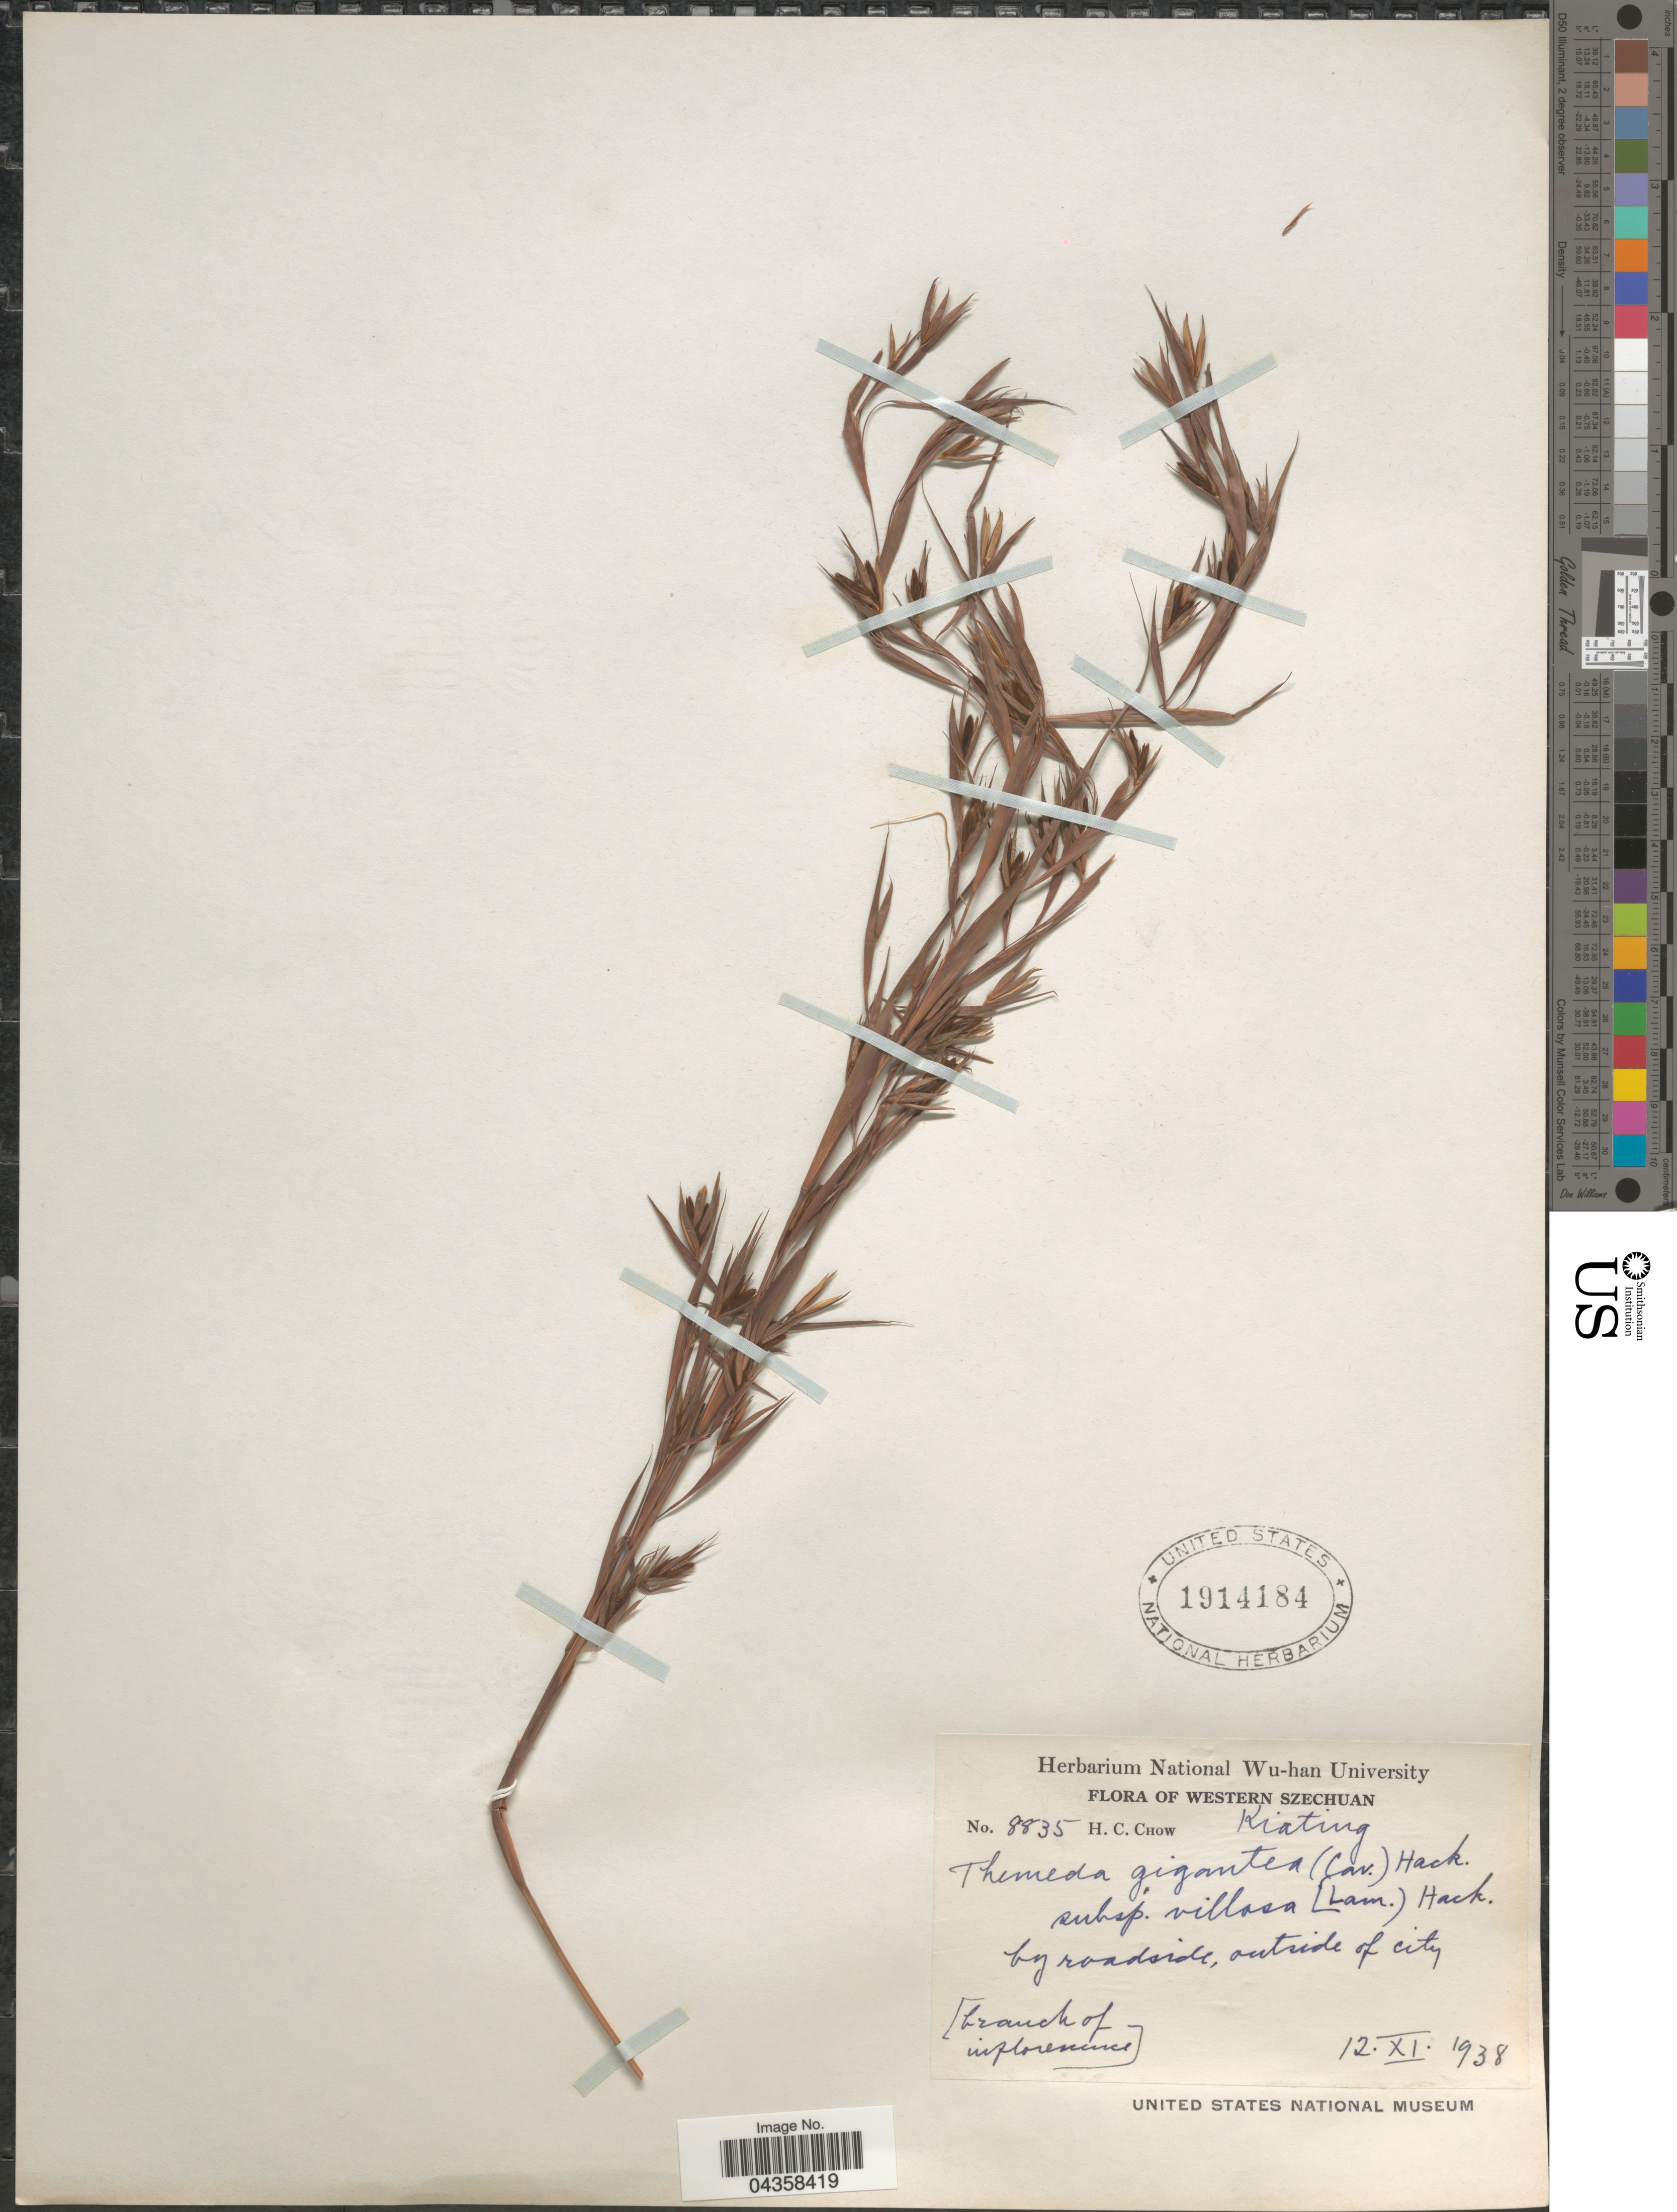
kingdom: Plantae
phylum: Tracheophyta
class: Liliopsida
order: Poales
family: Poaceae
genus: Themeda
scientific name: Themeda villosa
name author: (Lam.) A. Camus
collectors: H. Chow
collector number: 8835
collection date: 1938-11-12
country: China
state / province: Sichuan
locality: Western Szechuan. By roadside, outside of city.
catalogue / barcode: US 1914184